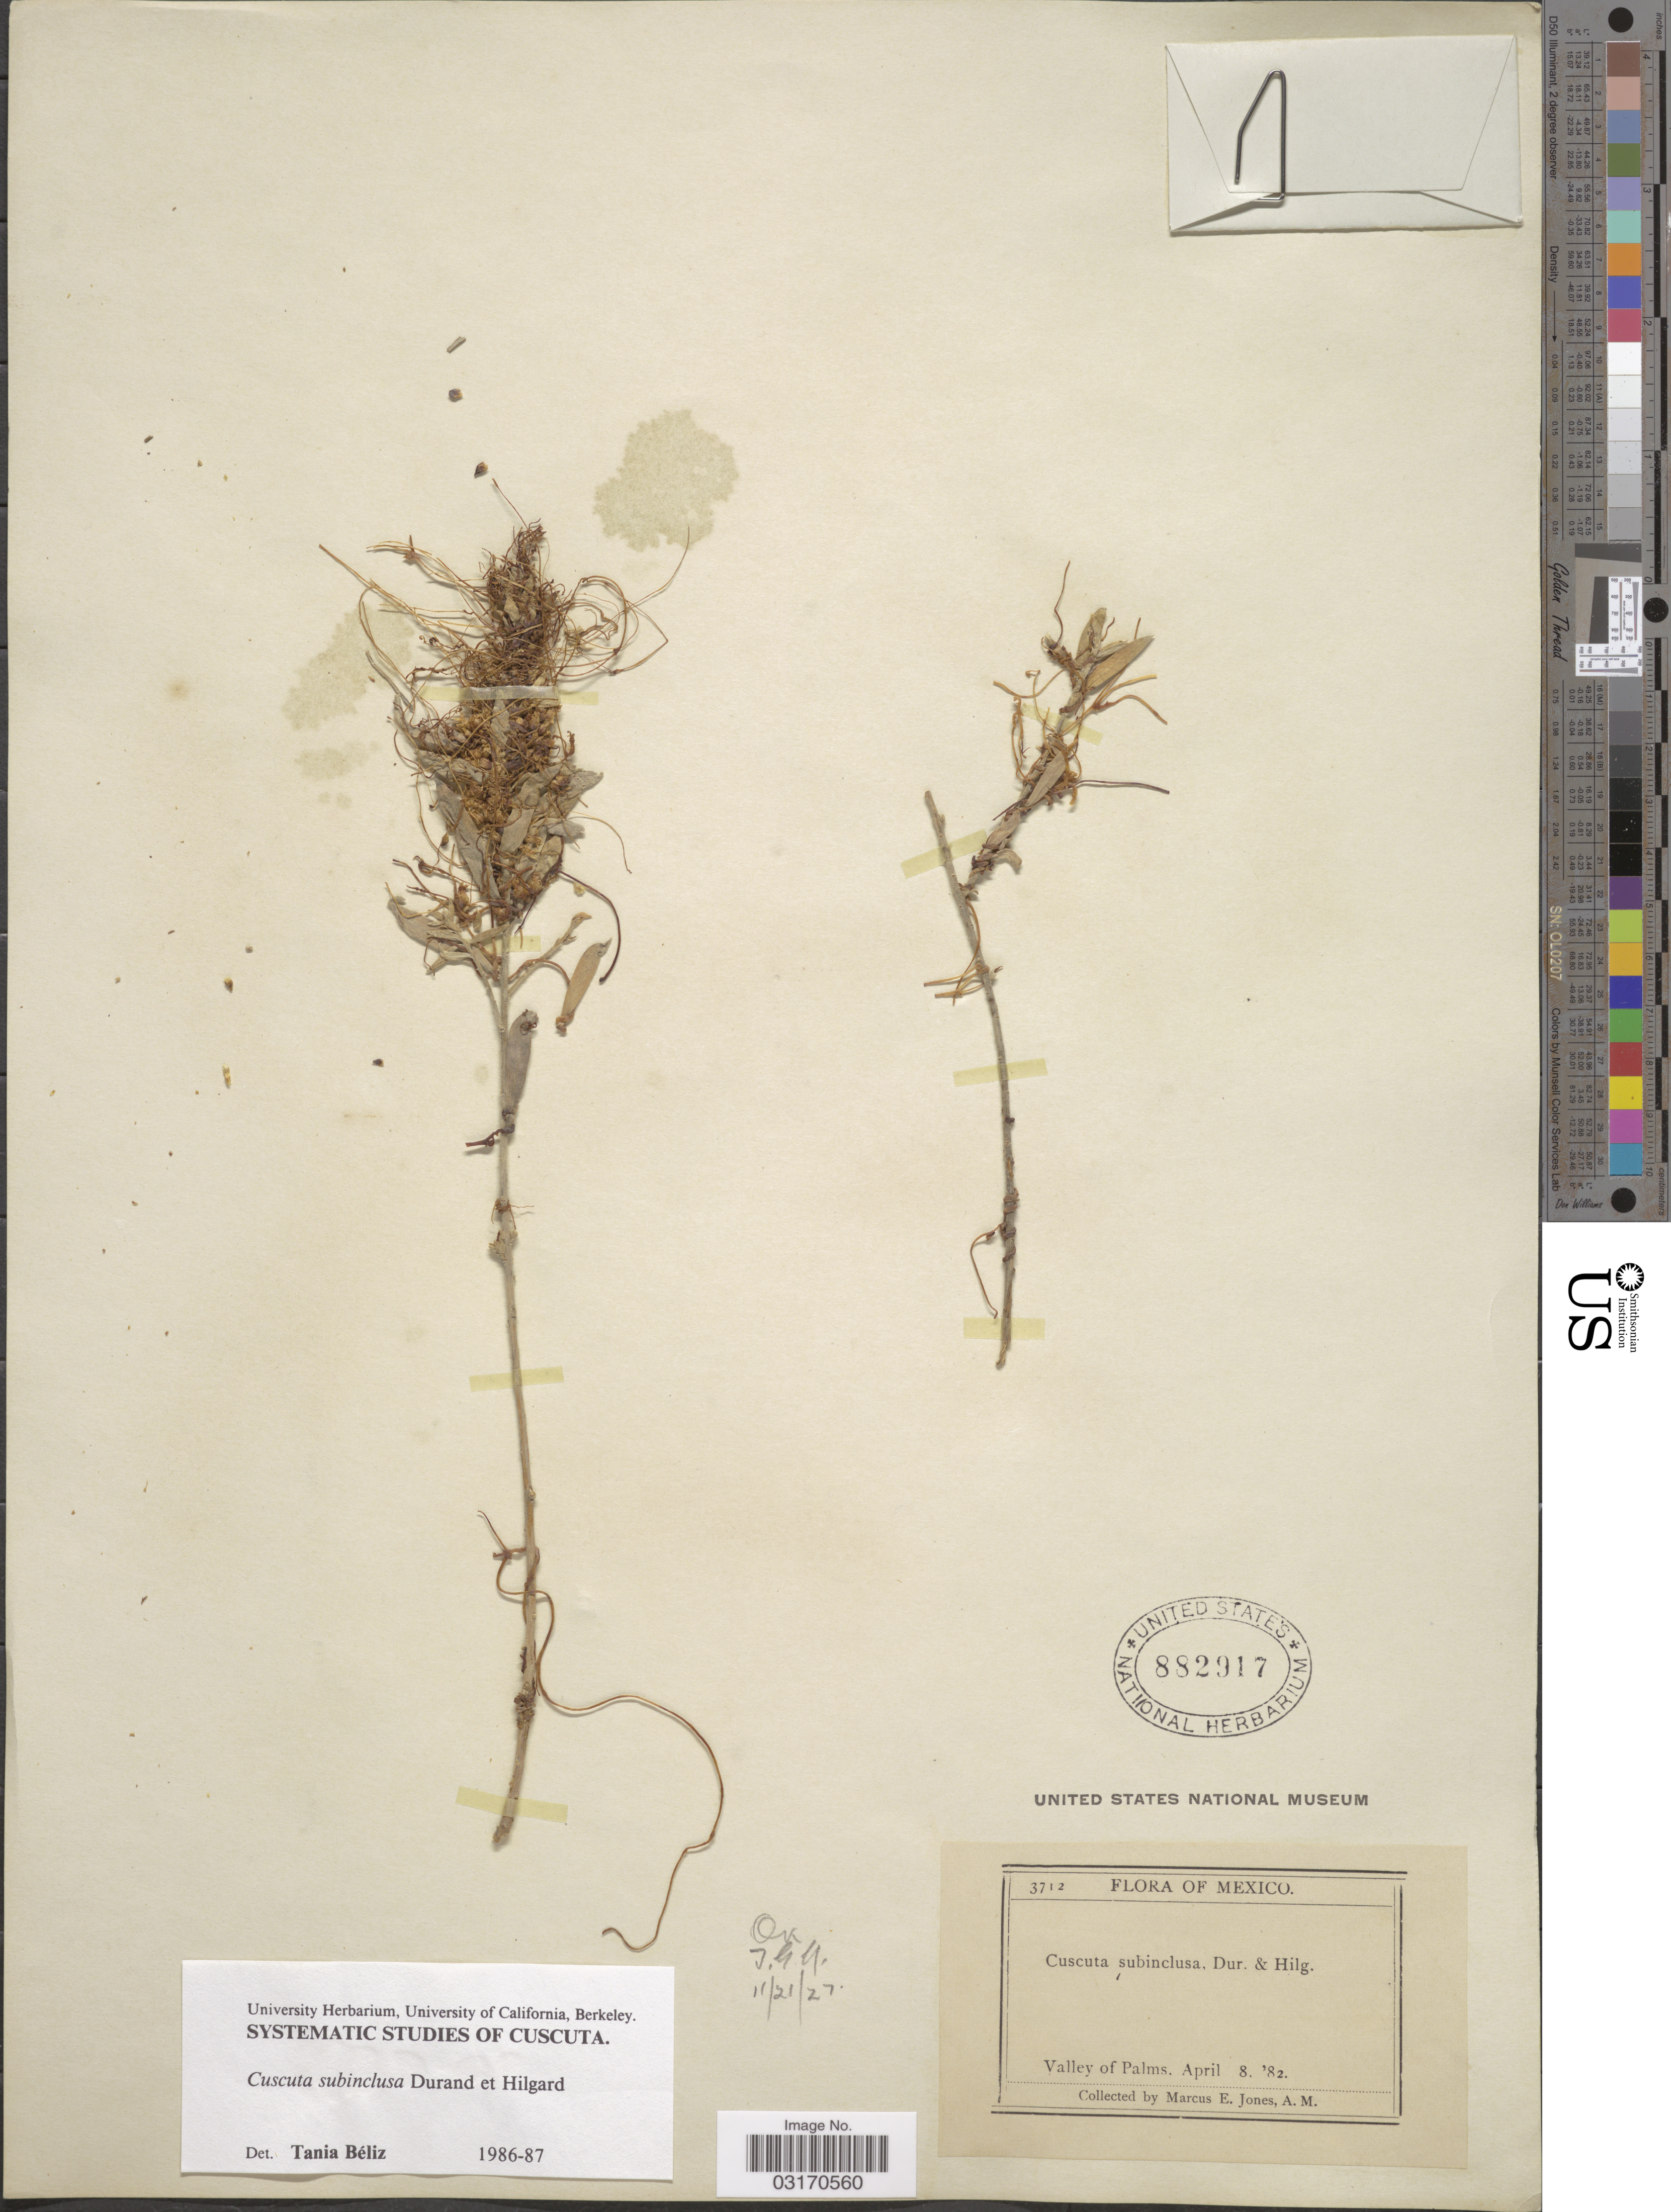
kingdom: Plantae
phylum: Tracheophyta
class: Magnoliopsida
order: Solanales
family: Convolvulaceae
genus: Cuscuta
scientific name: Cuscuta subinclusa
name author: Durand & Hilg.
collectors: M. E. Jones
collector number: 3712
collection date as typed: Transcribed d/m/y: 8/4/82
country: Mexico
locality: Valley of Palms.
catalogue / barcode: US 882917